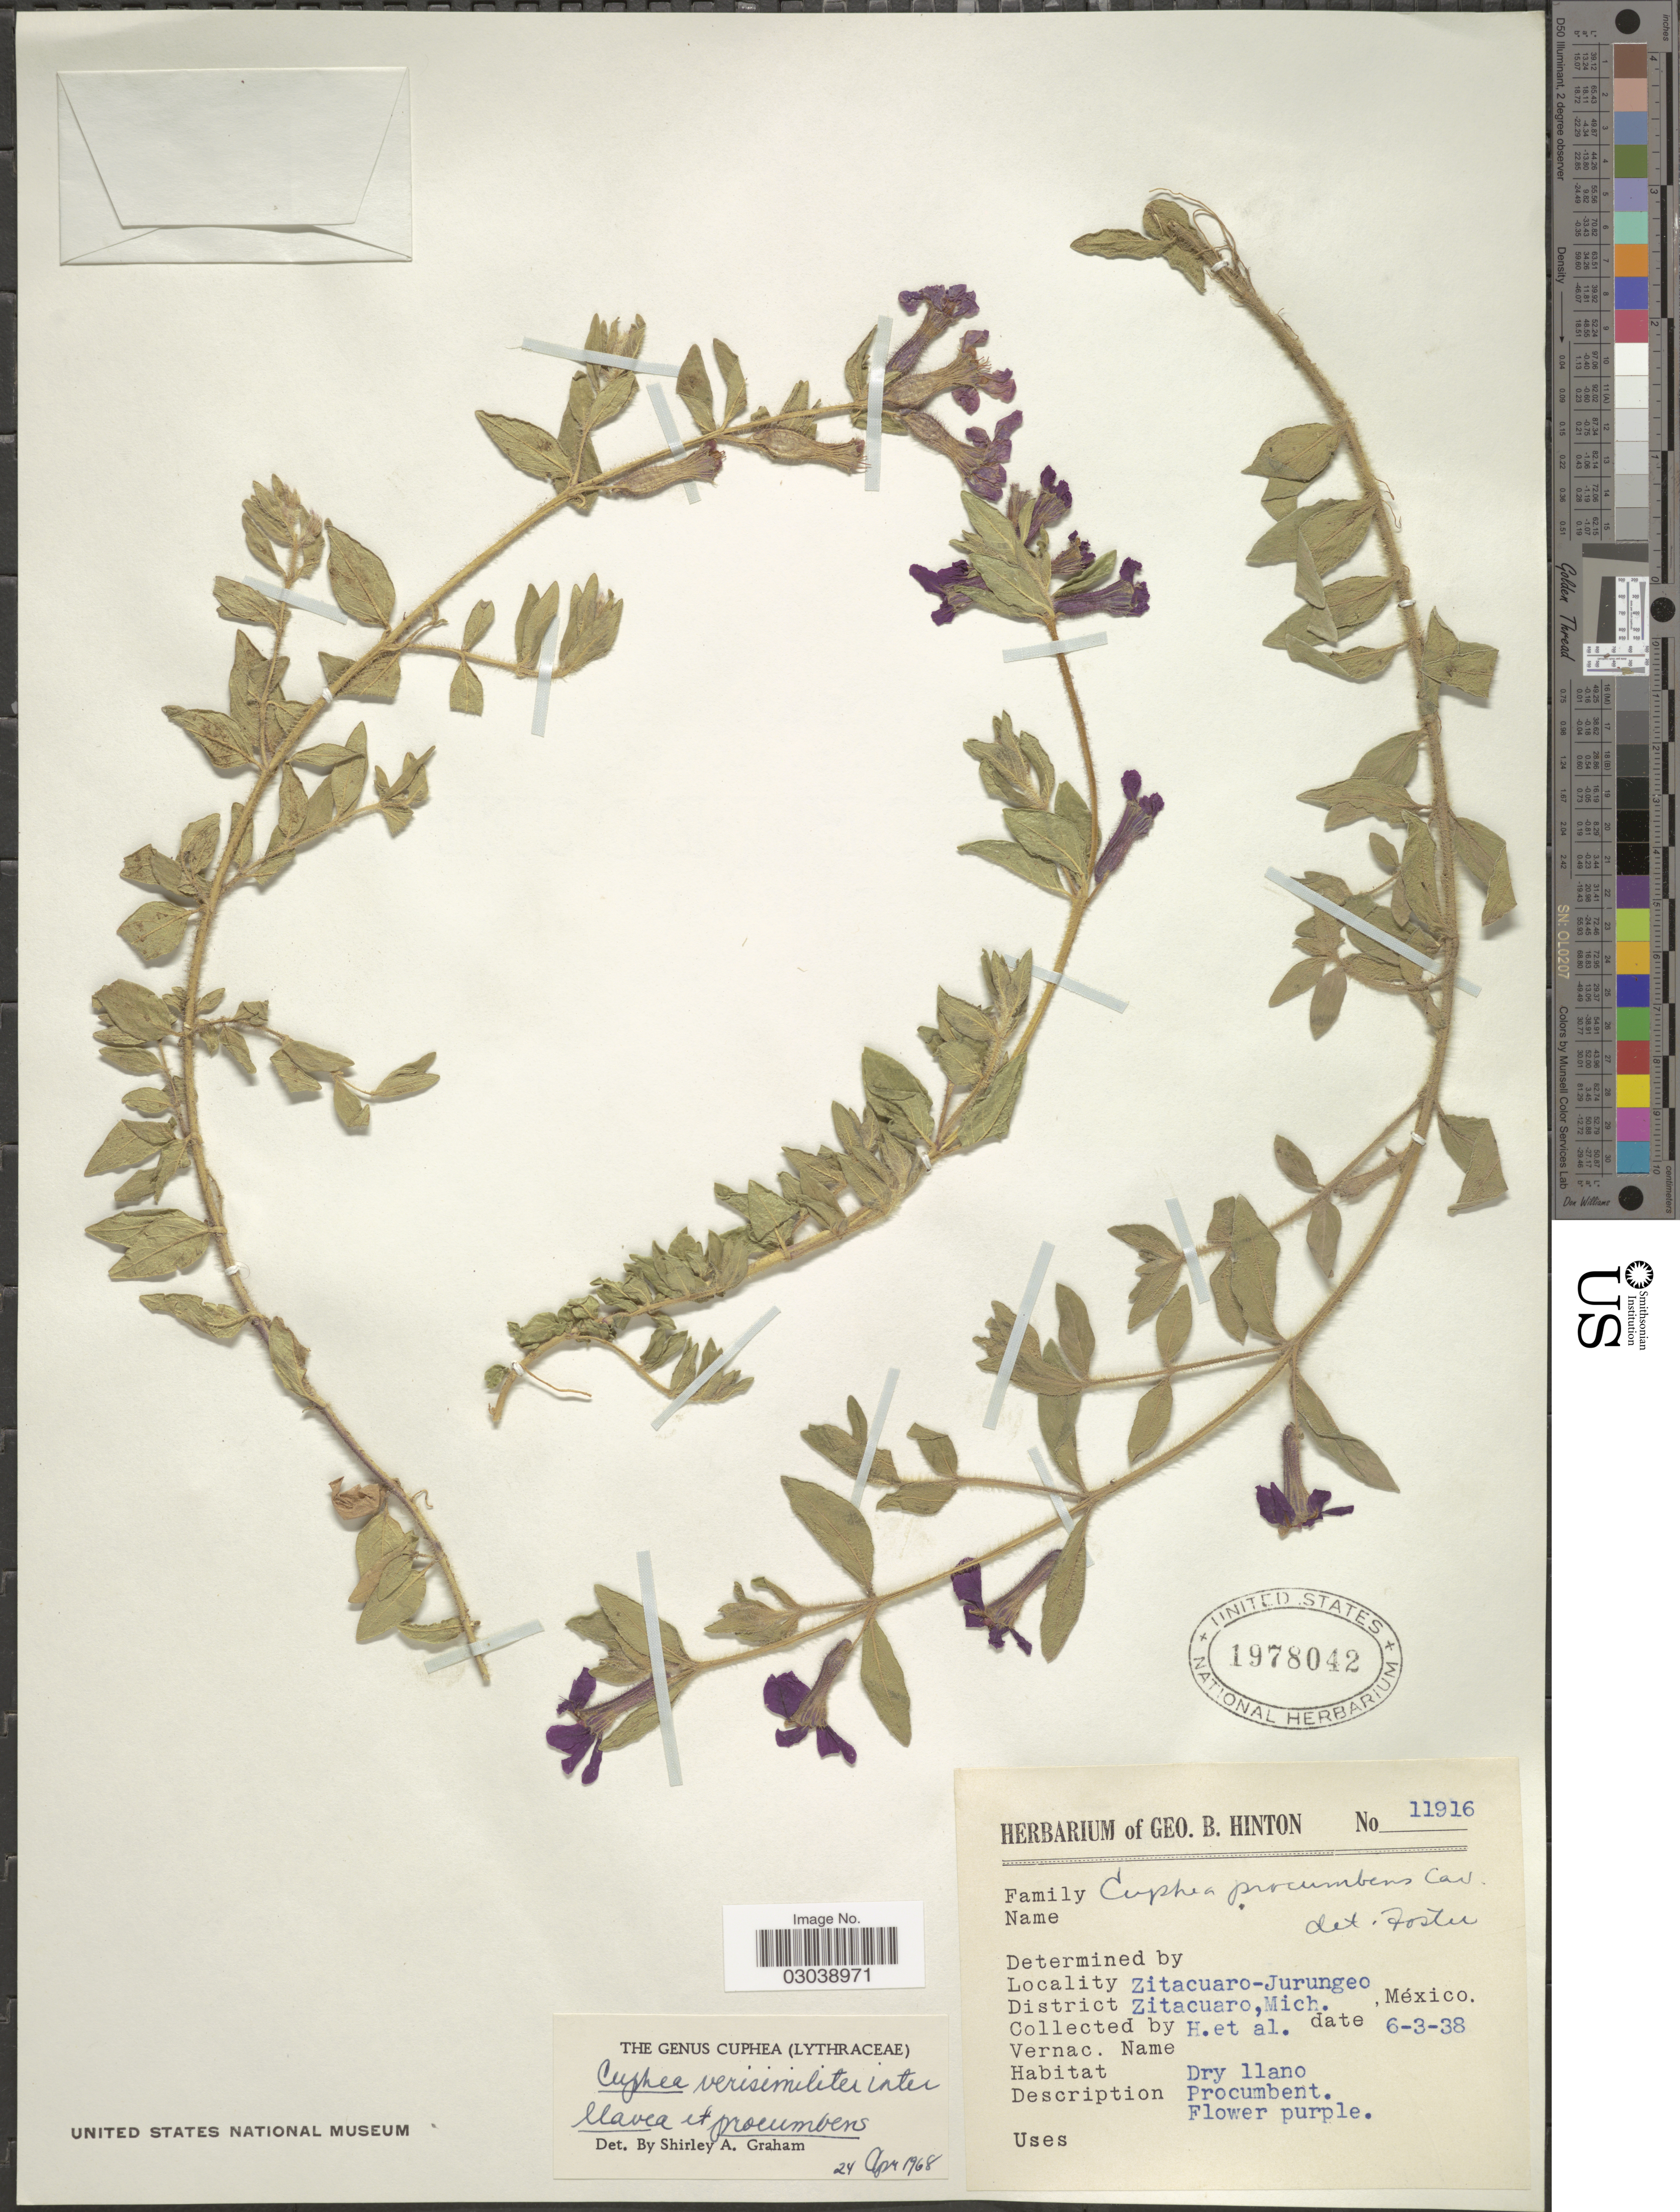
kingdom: Plantae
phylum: Tracheophyta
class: Magnoliopsida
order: Myrtales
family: Lythraceae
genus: Cuphea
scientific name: Cuphea procumbens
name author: L.D. Gómez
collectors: G. B. Hinton & et al.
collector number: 11916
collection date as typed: Transcribed d/m/y: 6/3/38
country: Mexico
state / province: Michoacán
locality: Zitacuaro-Jurungeo, District Zitacuaro, Mich.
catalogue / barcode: US 1978042